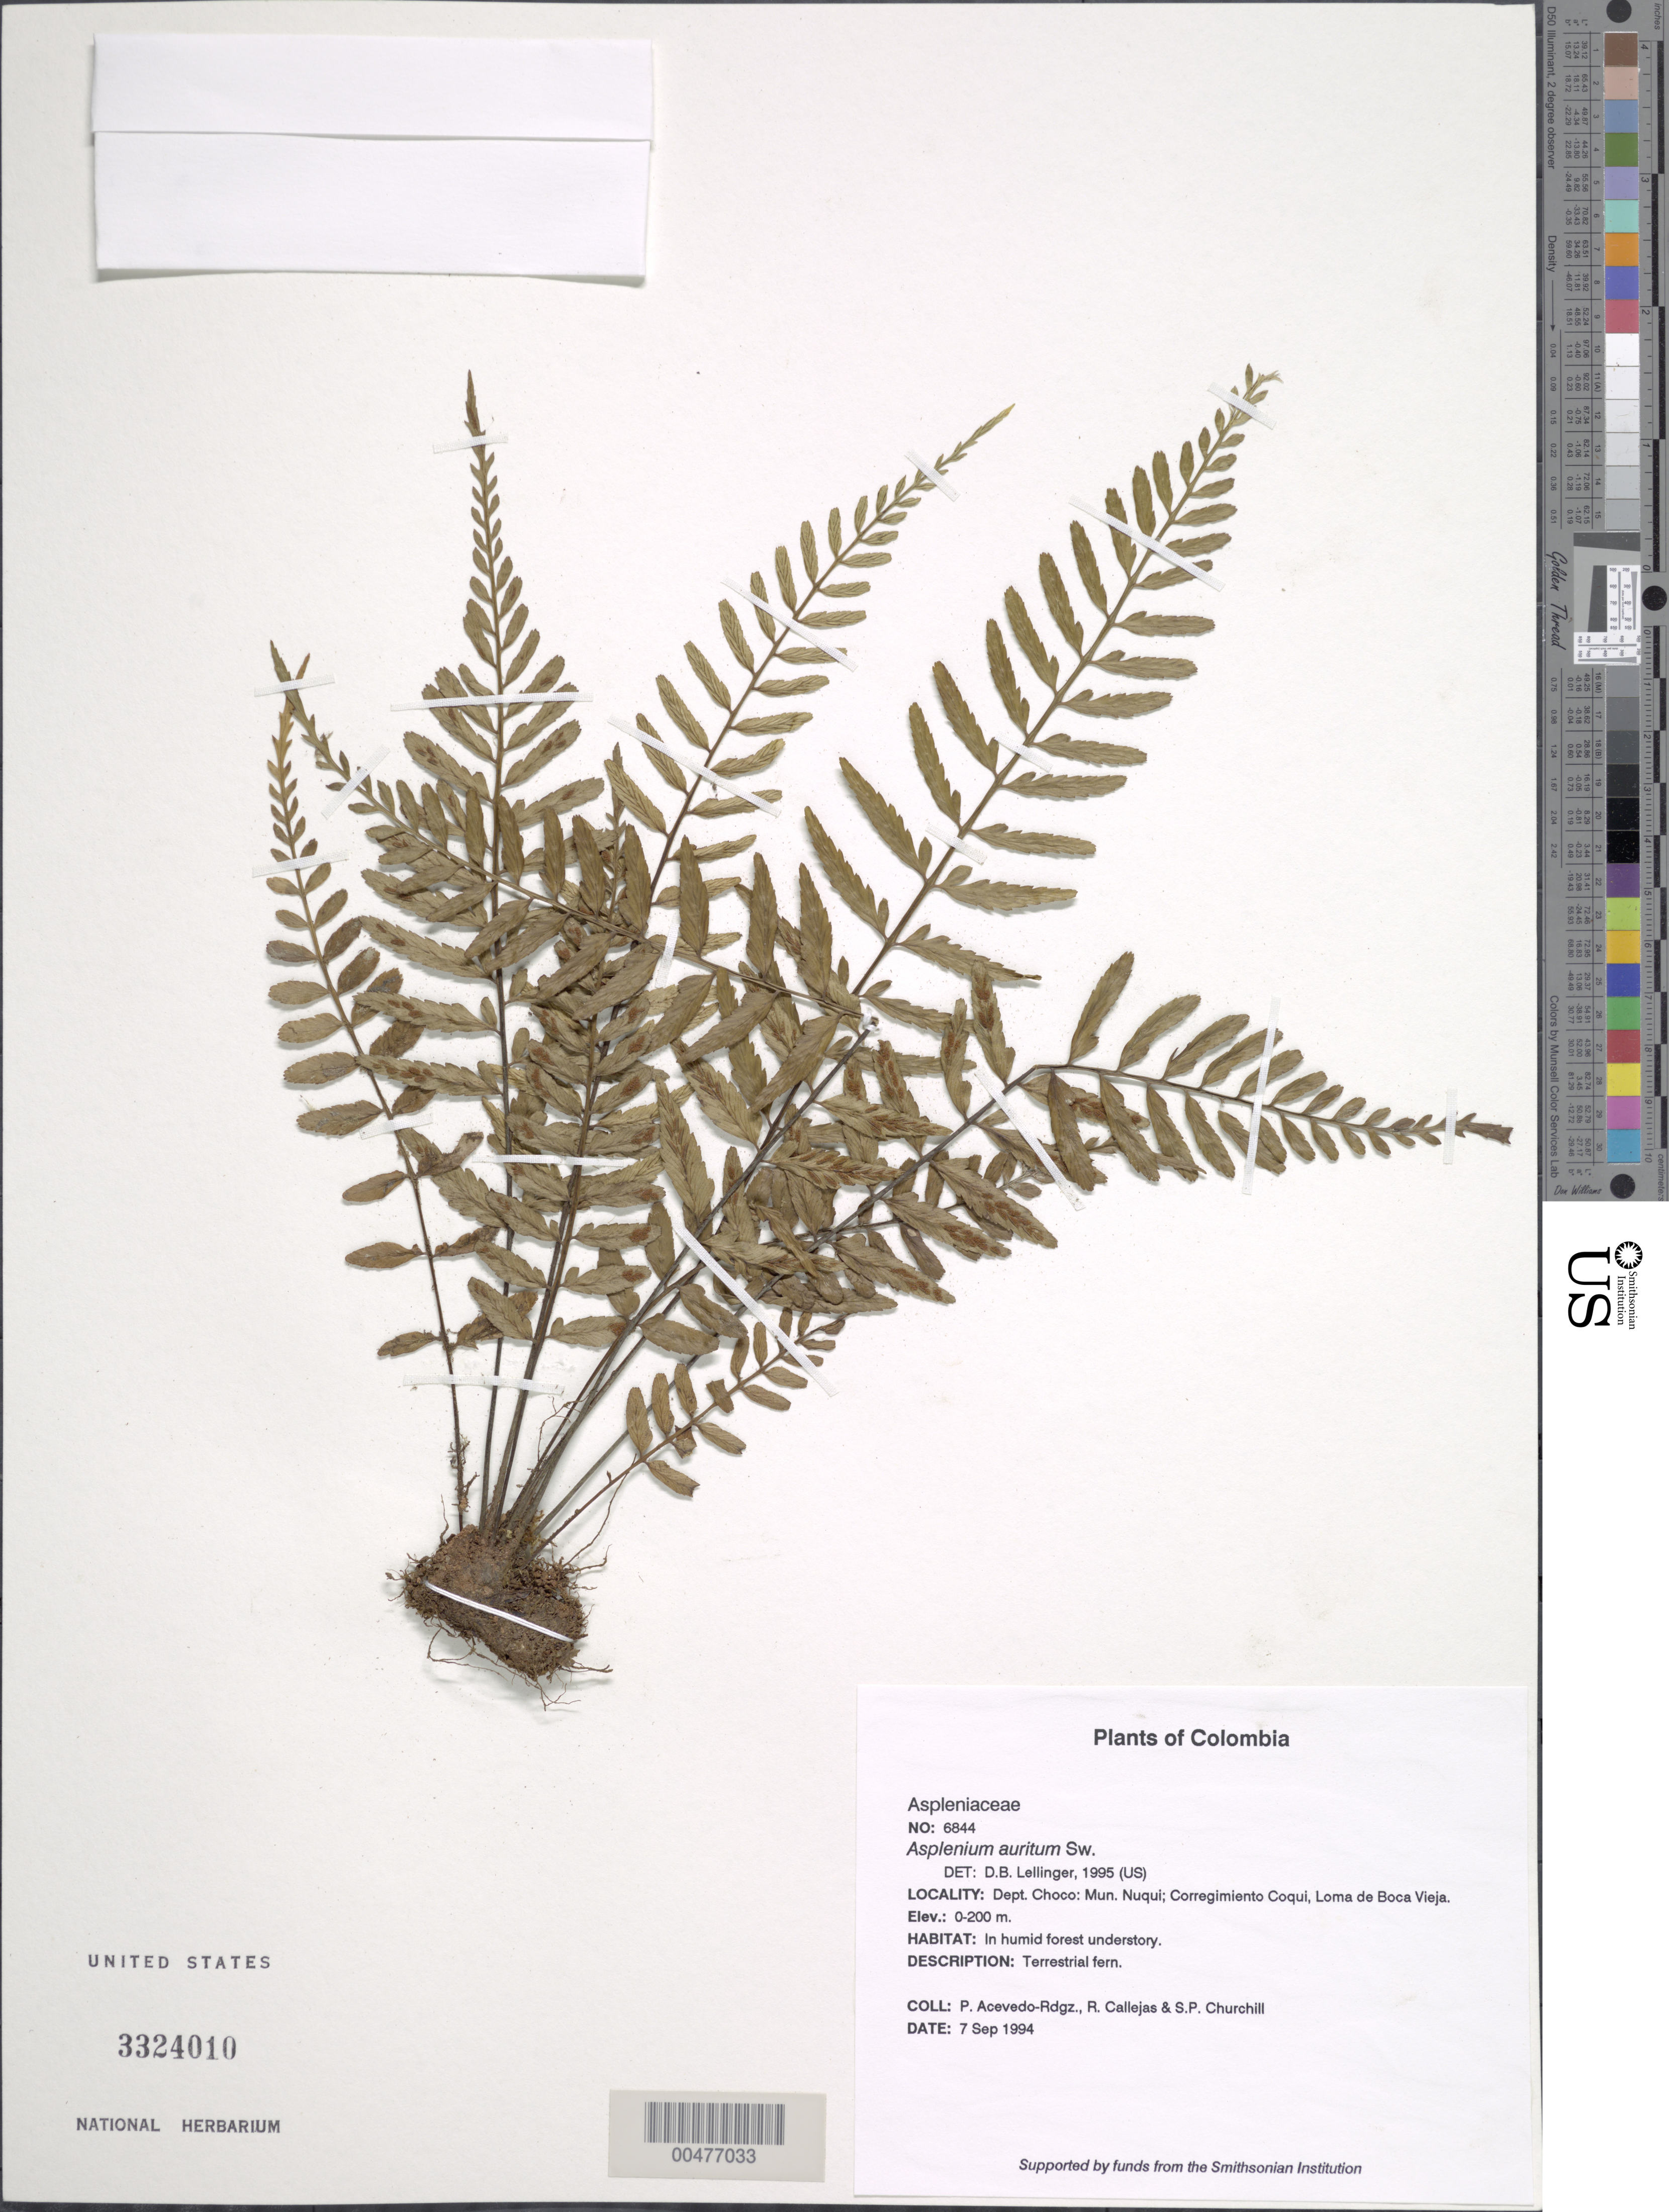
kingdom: Plantae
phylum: Tracheophyta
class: Polypodiopsida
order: Polypodiales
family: Aspleniaceae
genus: Asplenium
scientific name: Asplenium auritum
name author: Sw.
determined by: Lellinger, David B., (BOT), Smithsonian Institution - National Museum of Natural History (UNITED STATES)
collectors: P. Acevedo-Rodr., R. Callejas & S. Churchill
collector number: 6844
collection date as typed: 07 Sep 1994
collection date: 1994-09-07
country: Colombia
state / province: Chocó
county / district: Nuqui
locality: Depart. Choco; Mun. Nuqui; Corregimiento Coqui; Loma de Boca Vieja.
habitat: In humid forest understory.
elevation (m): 0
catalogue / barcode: US 3324010